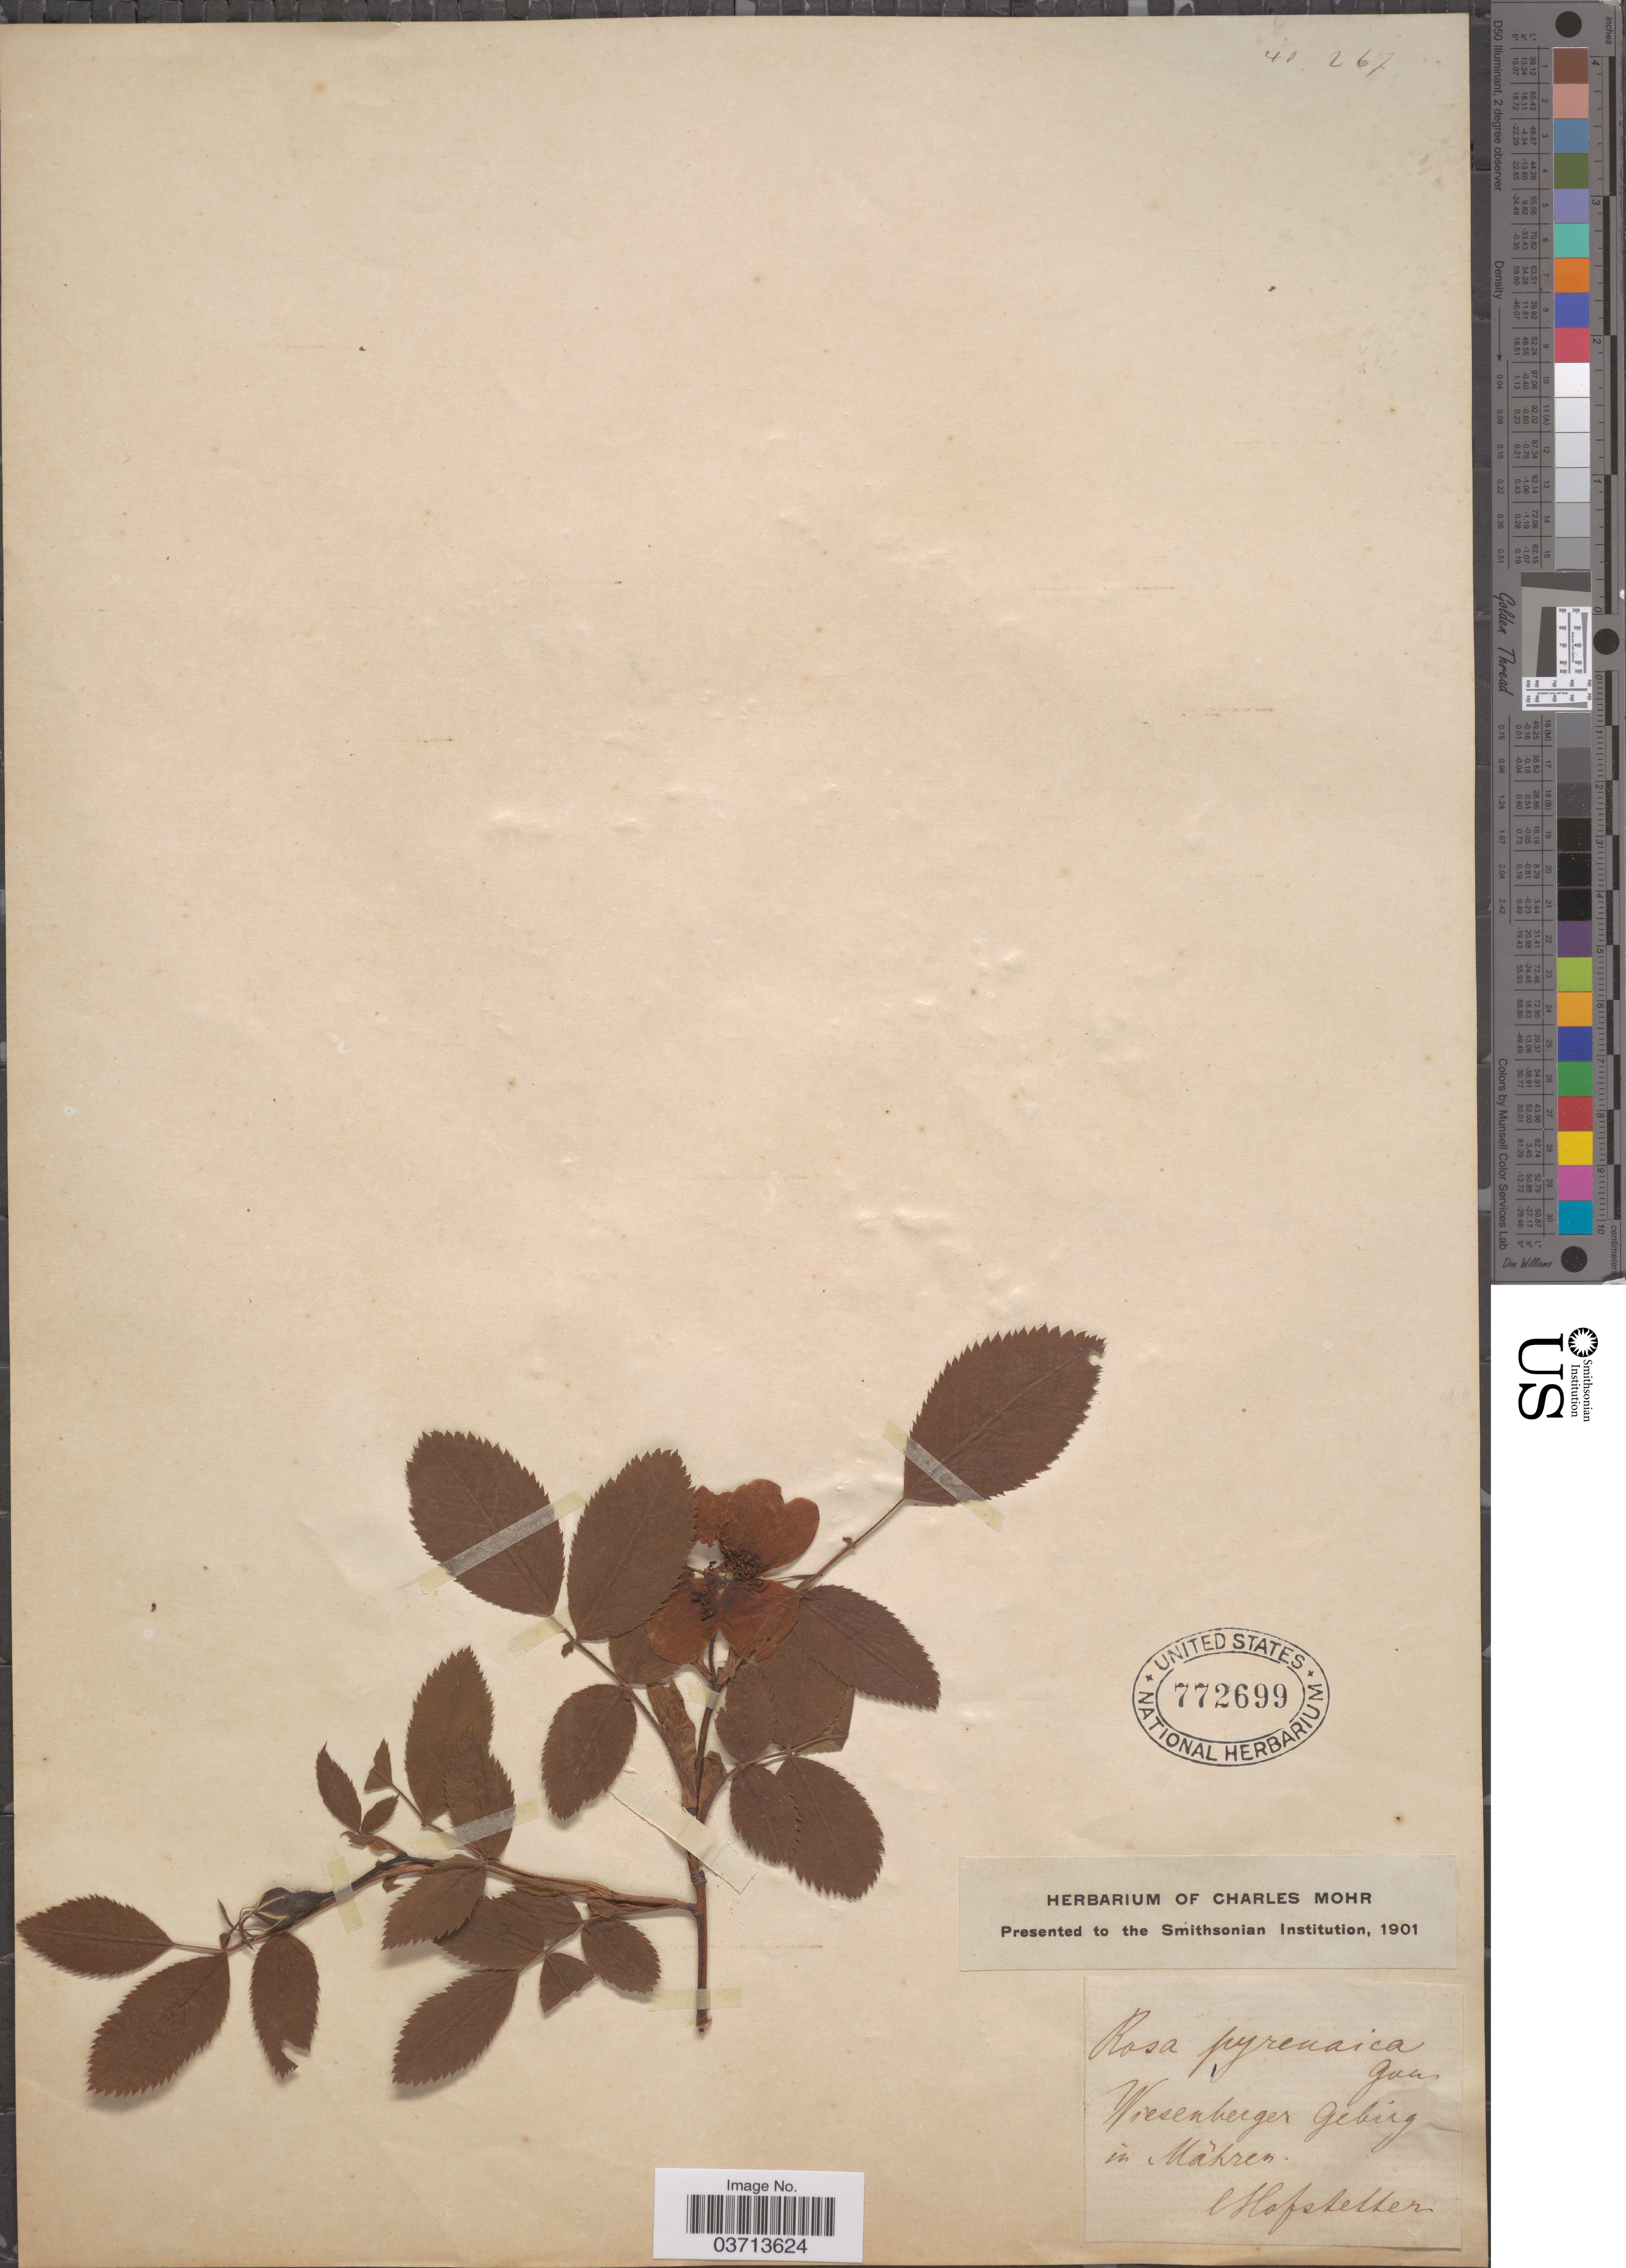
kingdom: Plantae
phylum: Tracheophyta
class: Magnoliopsida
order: Rosales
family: Rosaceae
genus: Rosa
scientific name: Rosa pyrenaica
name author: Gouan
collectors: Hofstetter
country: Germany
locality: Wiesenberger Gebirg in Mãhren.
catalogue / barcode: US 772699